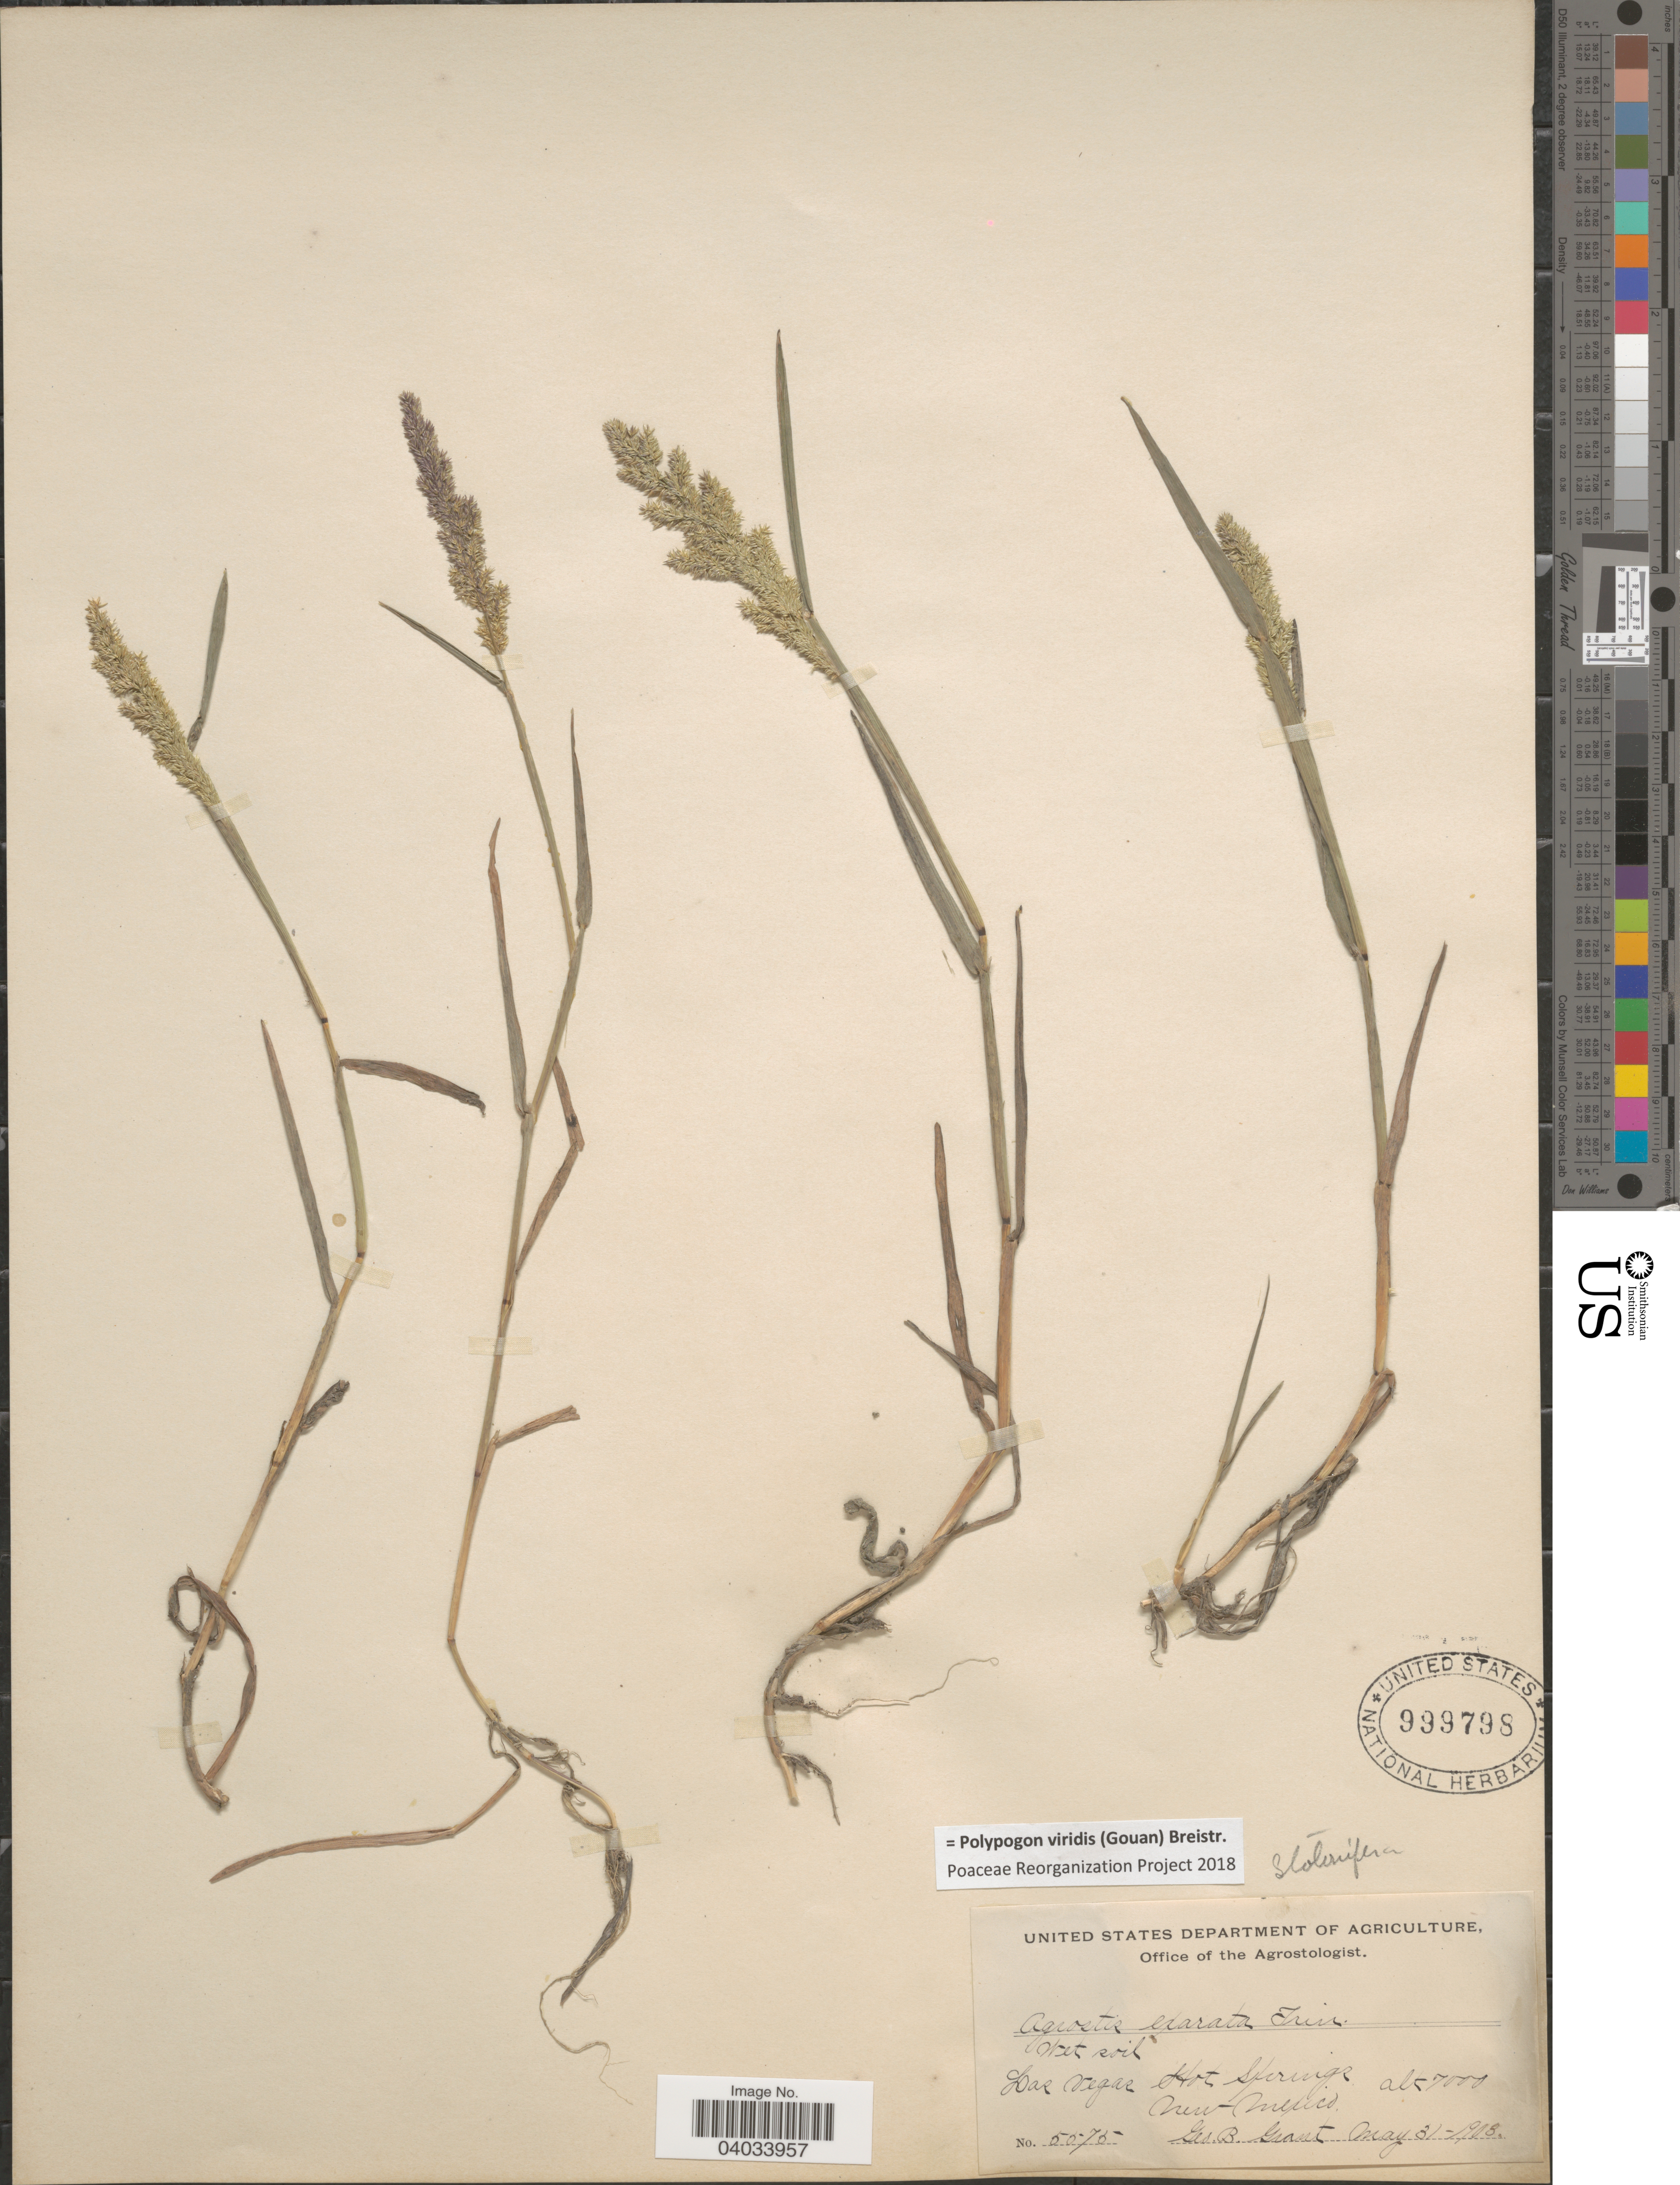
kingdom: Plantae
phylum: Tracheophyta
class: Liliopsida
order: Poales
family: Poaceae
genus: Polypogon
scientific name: Polypogon viridis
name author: (Gouan) Breistroffer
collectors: G. Grant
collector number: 5575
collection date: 1903-05-31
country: United States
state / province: New Mexico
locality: Las Vegas. Hot Springs.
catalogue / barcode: US 999798